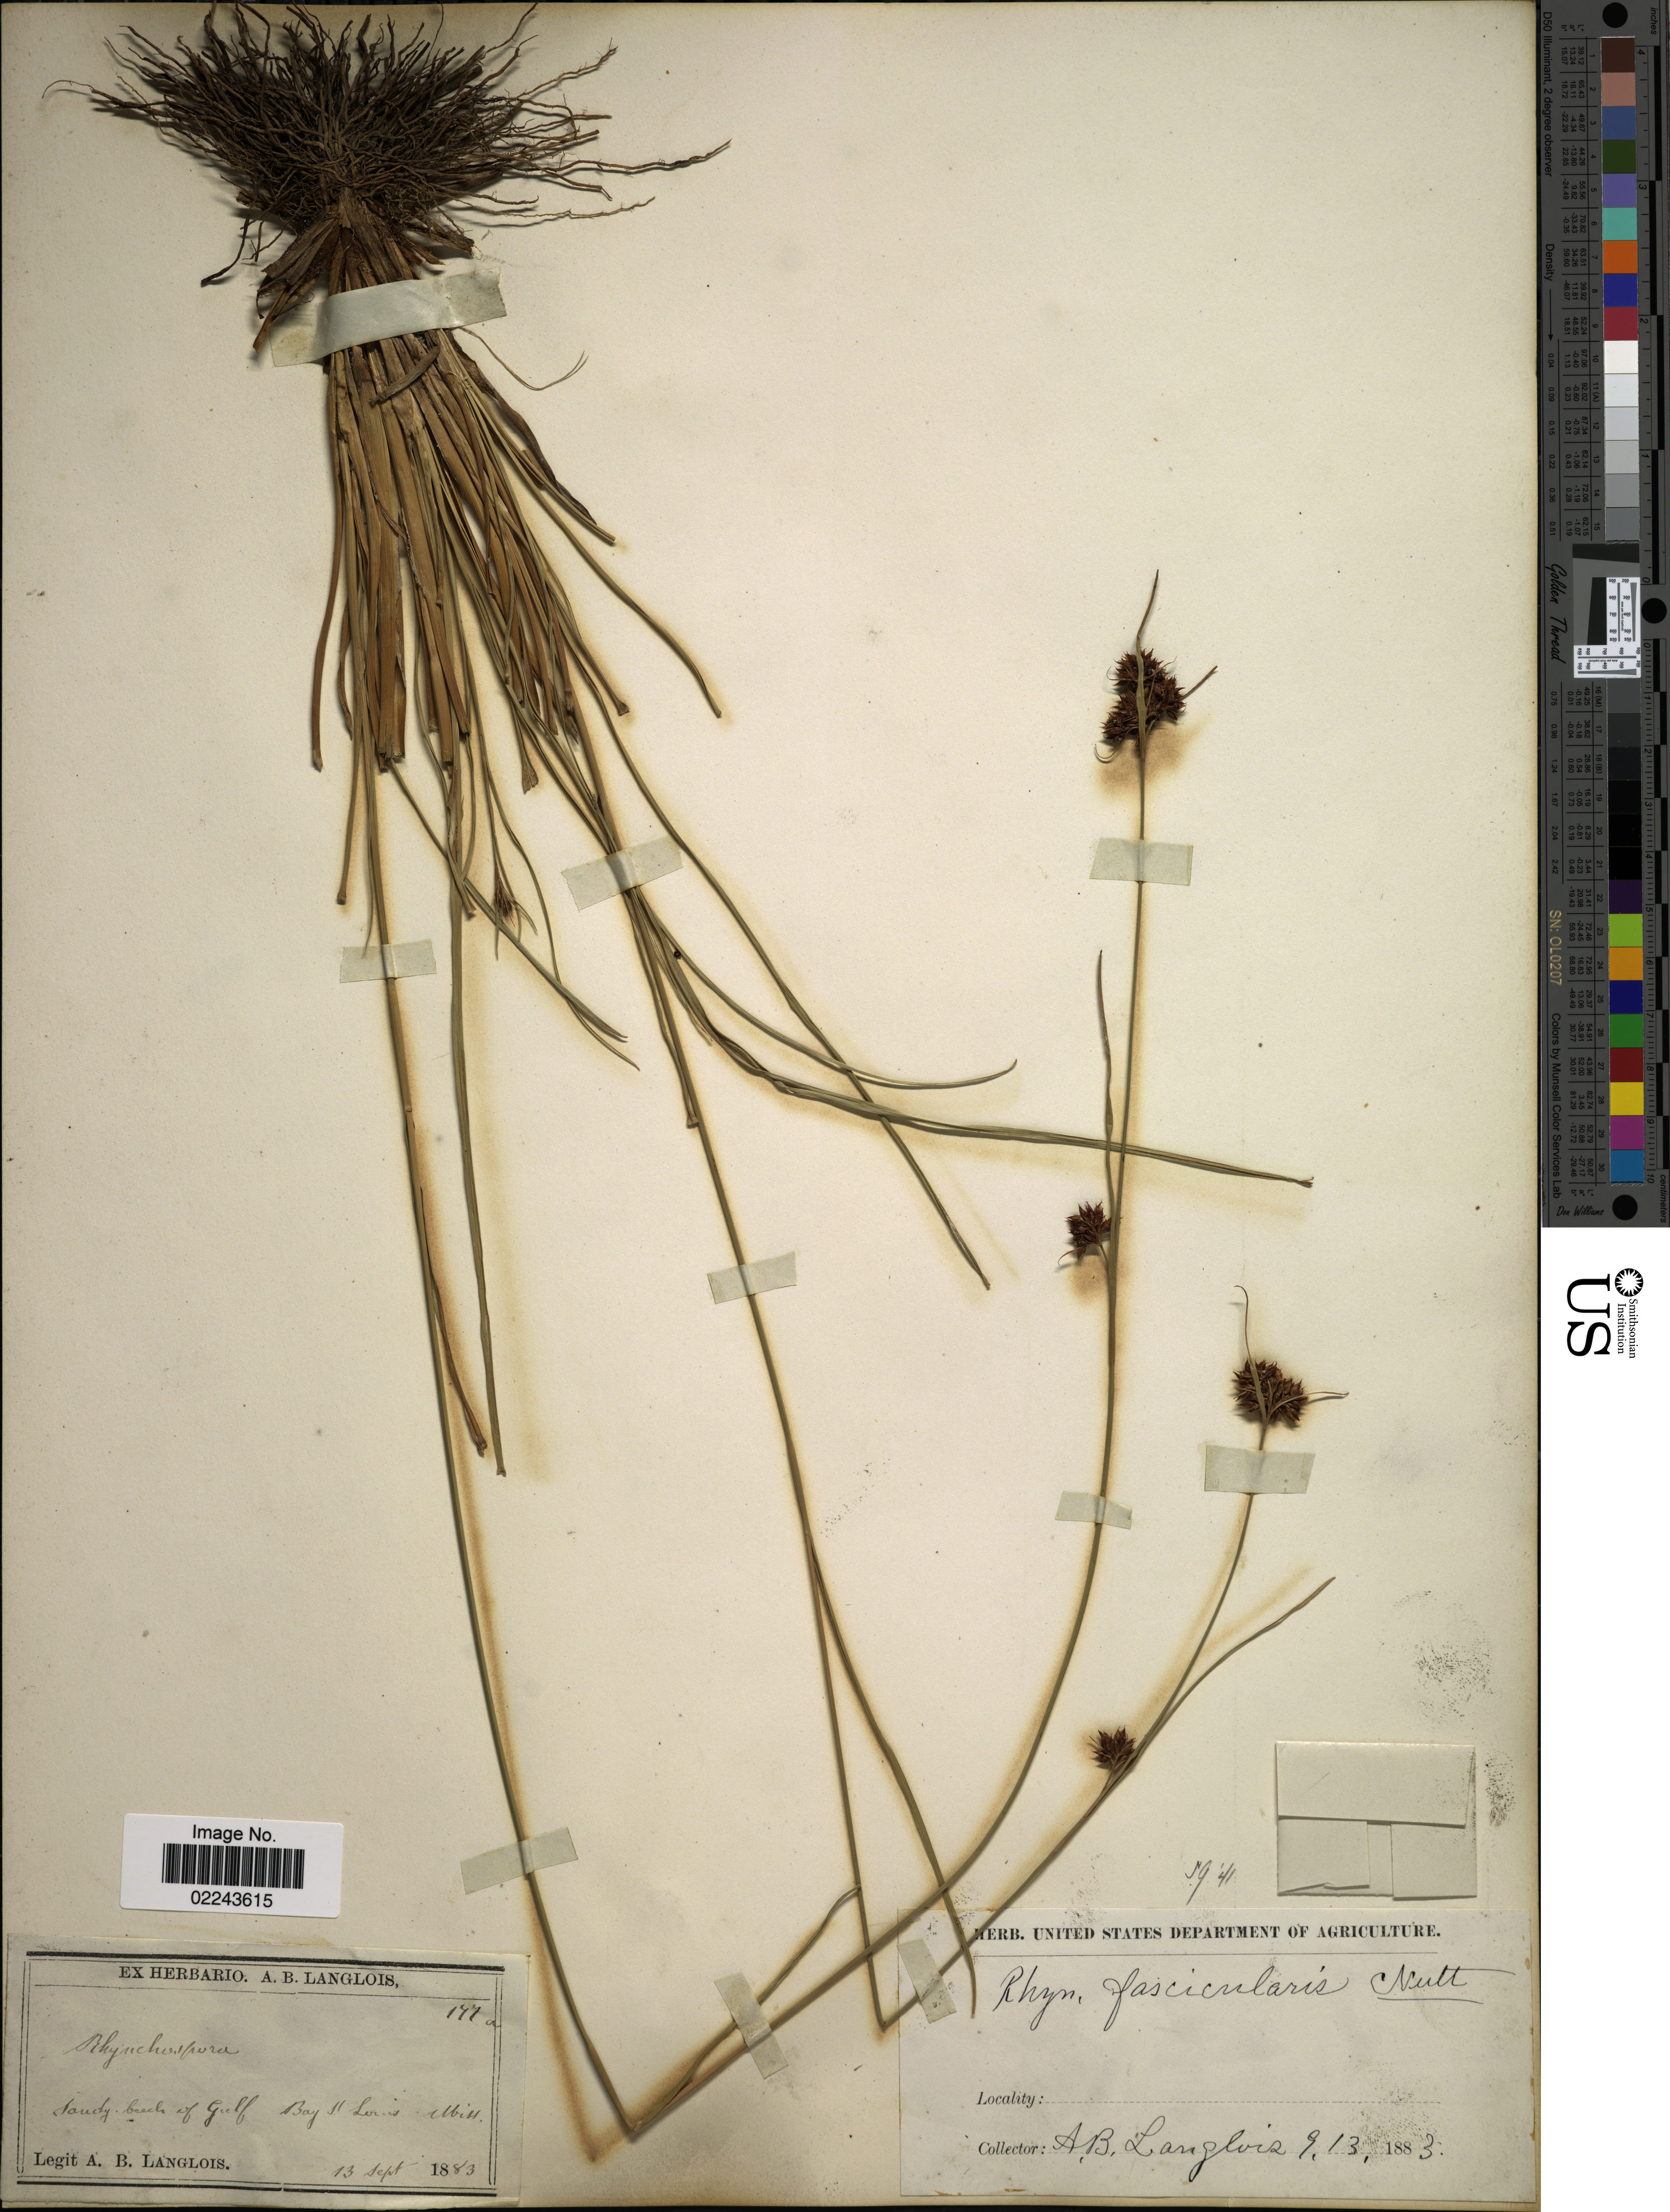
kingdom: Plantae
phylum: Tracheophyta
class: Liliopsida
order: Poales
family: Cyperaceae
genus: Rhynchospora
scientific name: Rhynchospora fascicularis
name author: (Michx.) Vahl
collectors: A. Langlois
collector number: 177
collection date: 1883-09-13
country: United States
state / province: Mississippi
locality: Gulf Bay St. Louis, Miss.